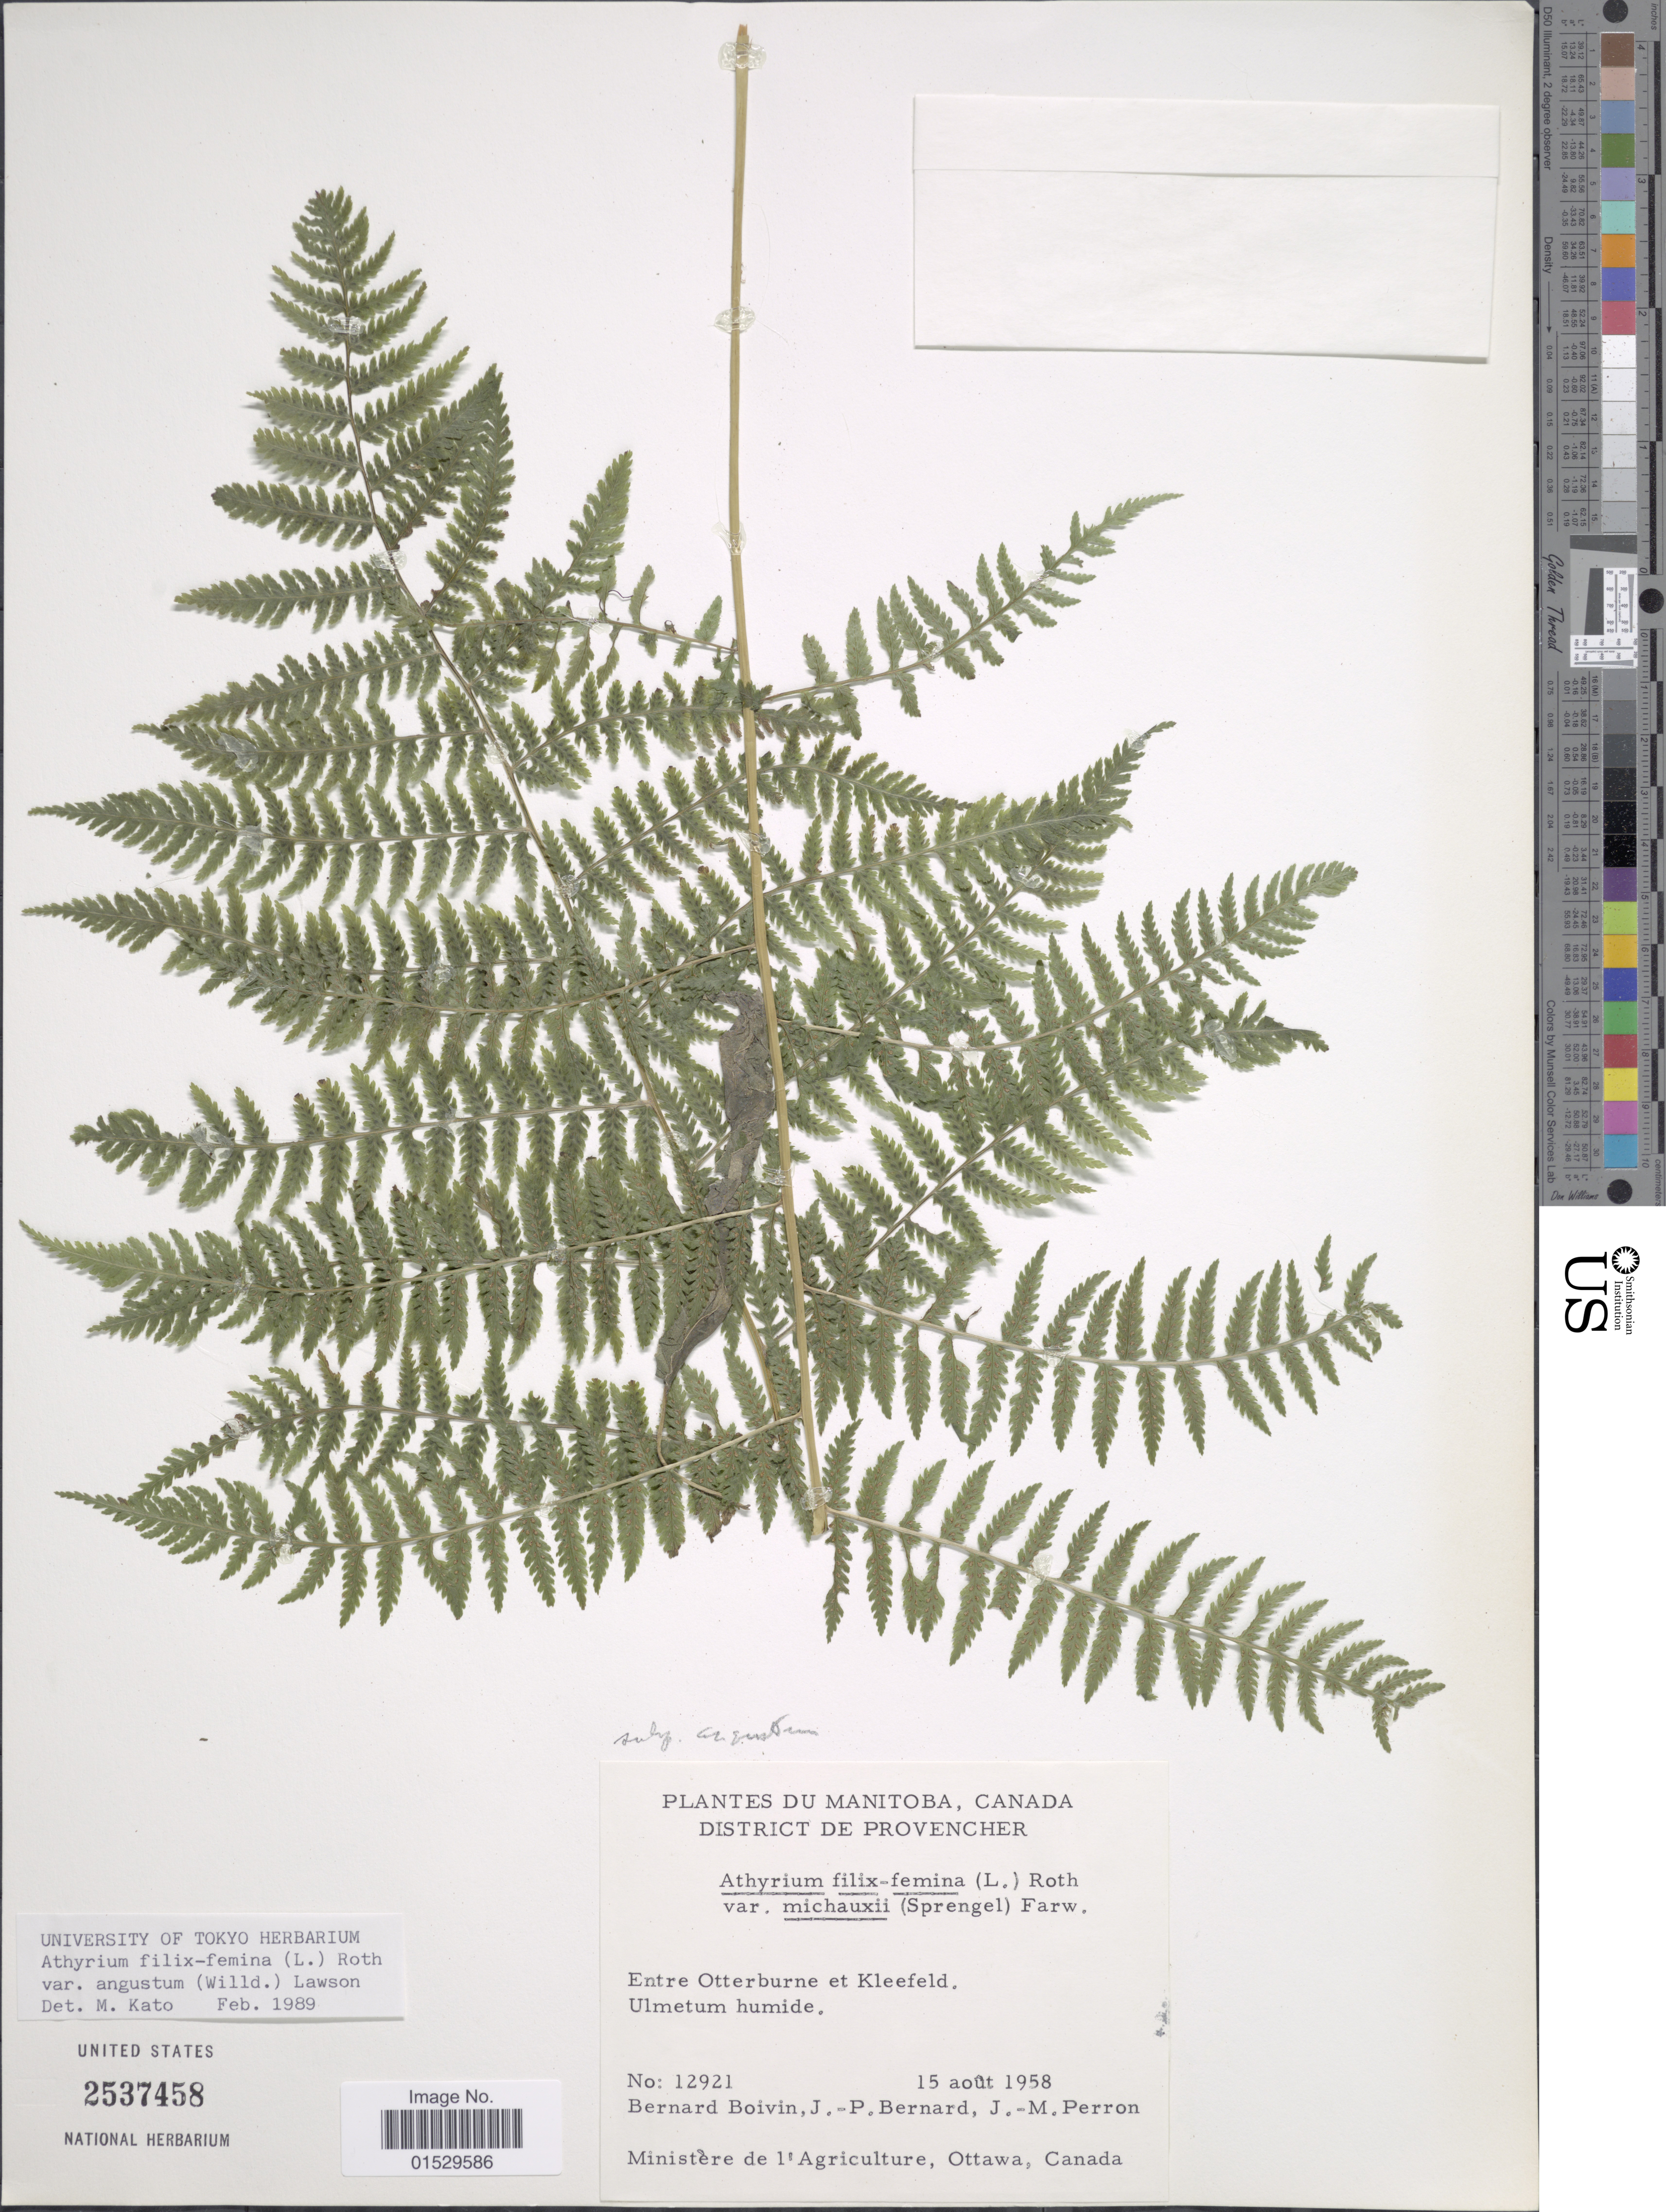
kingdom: Plantae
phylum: Tracheophyta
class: Polypodiopsida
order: Polypodiales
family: Athyriaceae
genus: Athyrium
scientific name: Athyrium filix-femina subsp. angustatum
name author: (Willd.) R.T. Clausen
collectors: J. R. B. Boivin, J.-P. Bernard & J. Perron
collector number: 12921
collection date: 1958-08-15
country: Canada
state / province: Manitoba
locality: District de Provencher, Entre Otterburne et Kleefeld, Ulmetum humide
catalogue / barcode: US 2537458